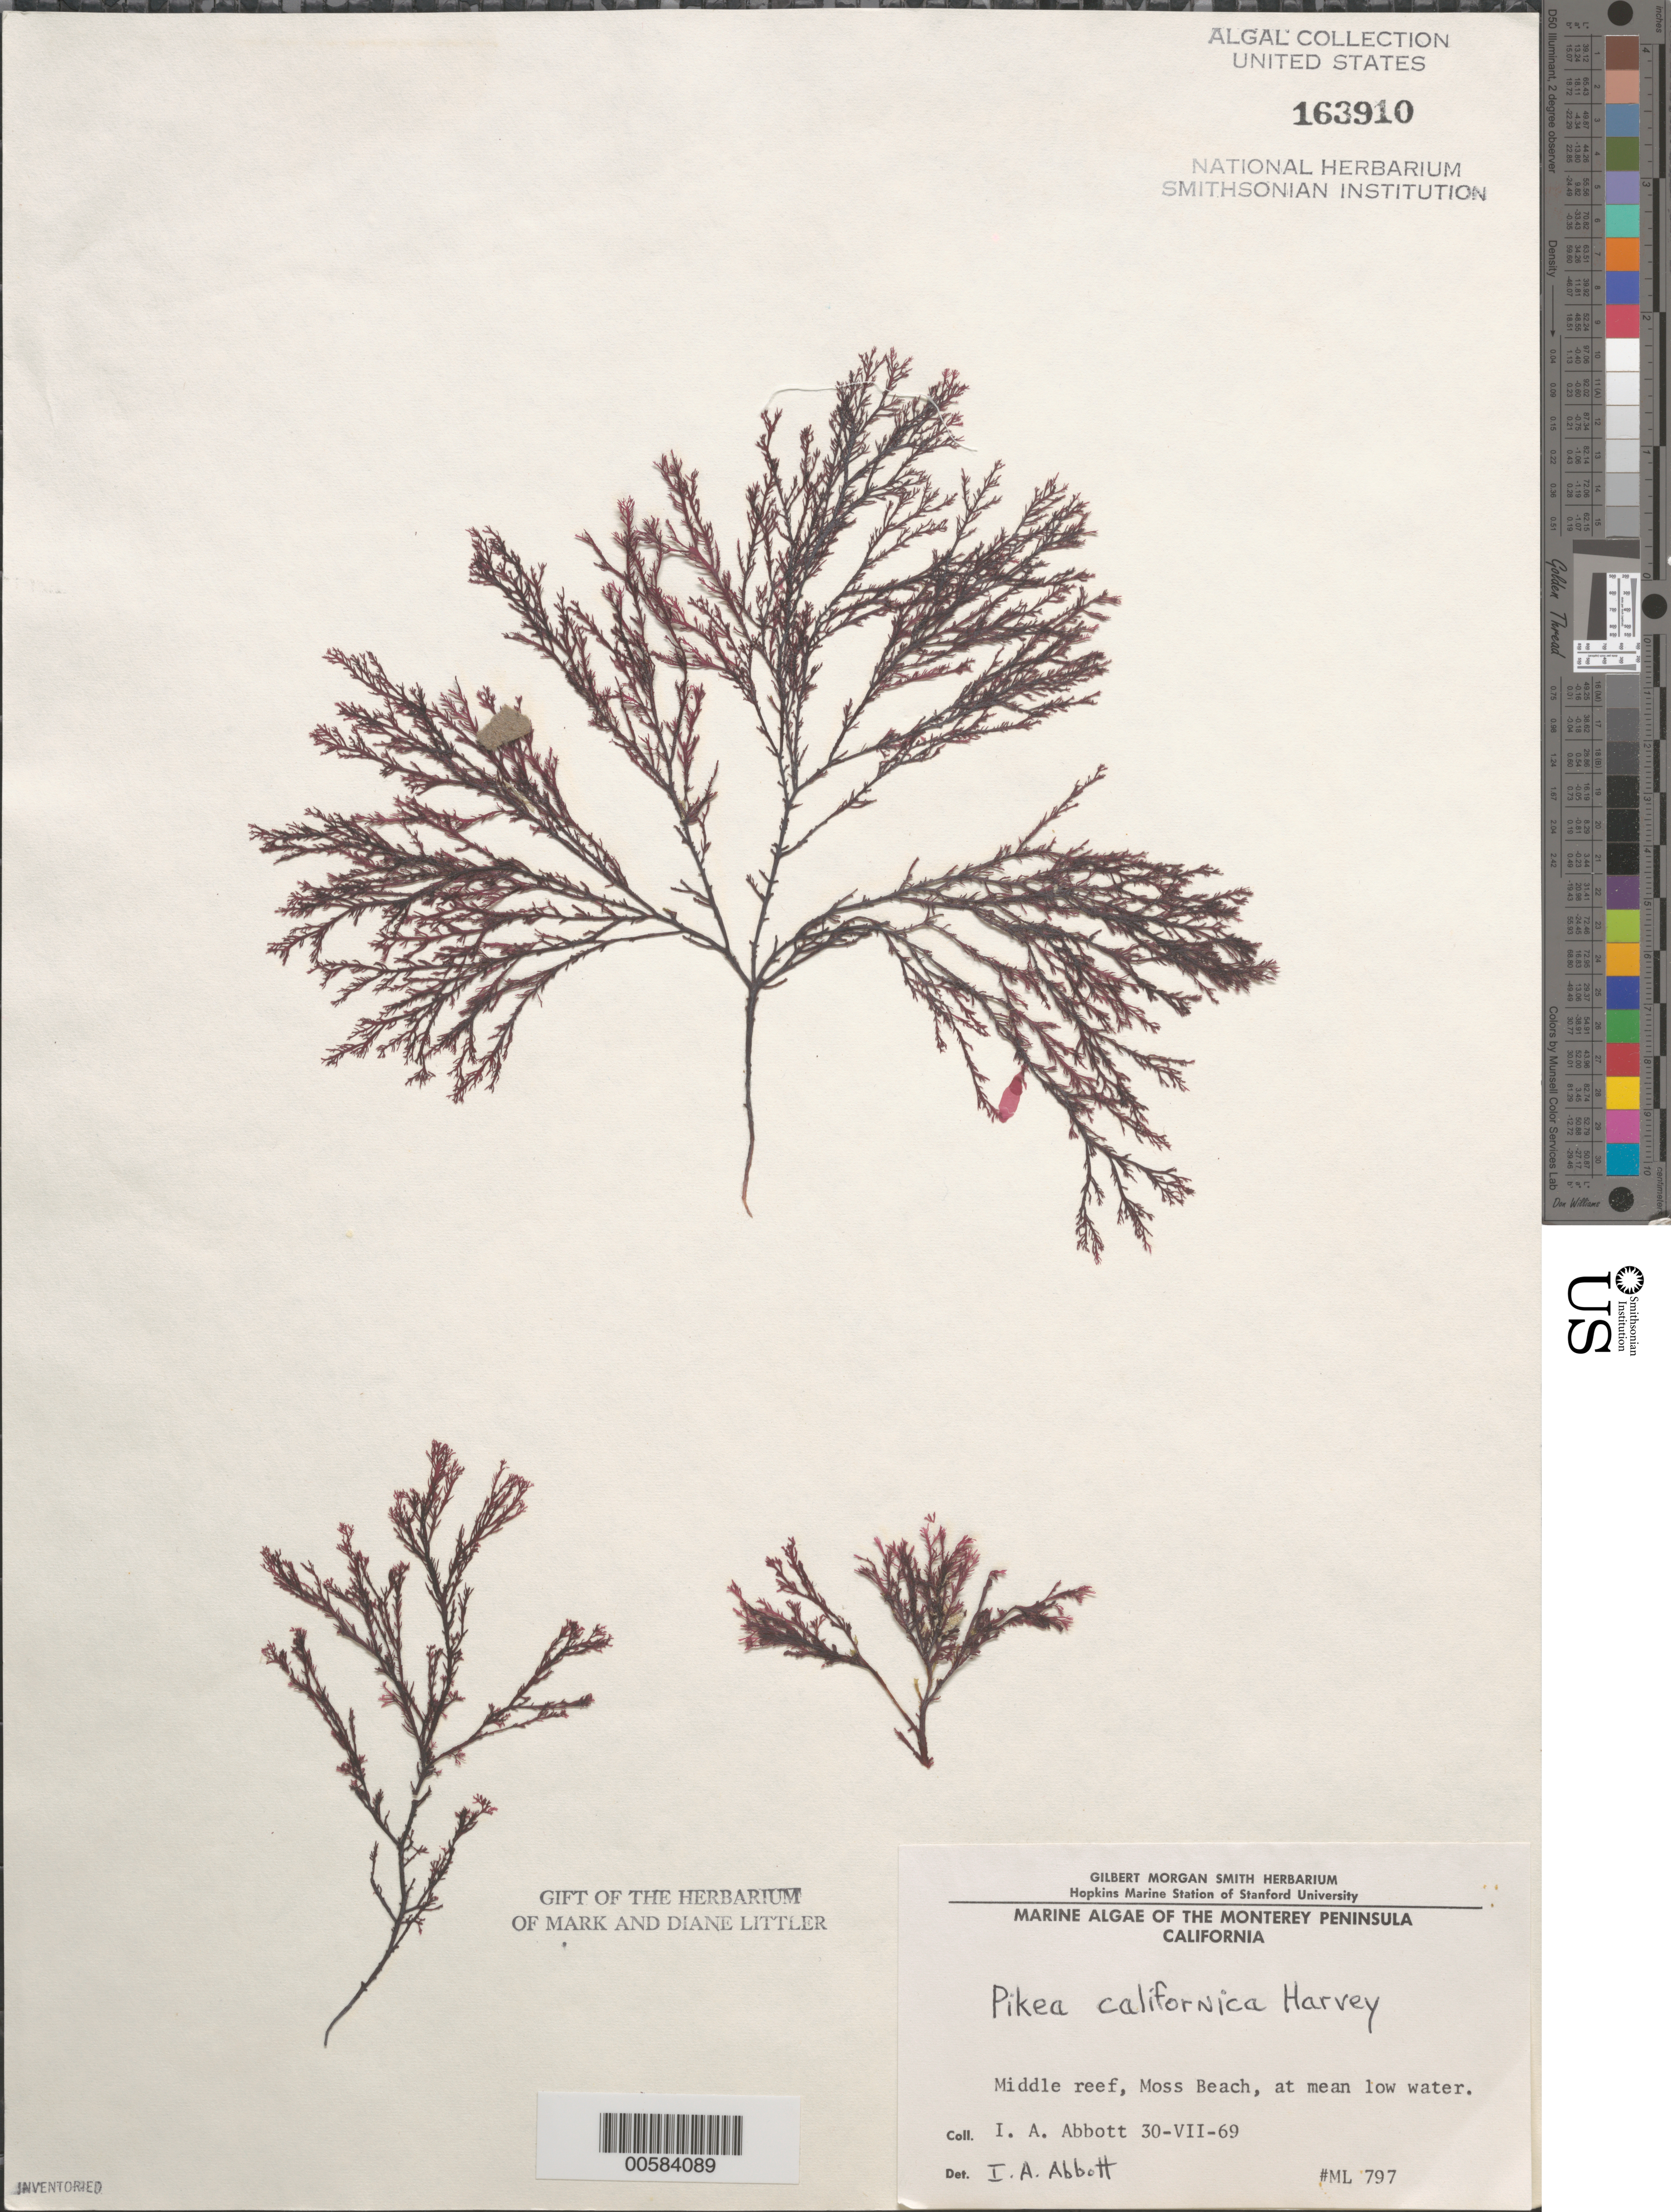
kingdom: Plantae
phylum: Rhodophyta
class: Florideophyceae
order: Gigartinales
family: Dumontiaceae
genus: Pikea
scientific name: Pikea californica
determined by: Abbott, Isabella A.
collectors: I. A. Abbott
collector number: ML 797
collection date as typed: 30 Jul 1969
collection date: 1969-07-30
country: United States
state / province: California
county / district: Monterey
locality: Middle Reef of Moss Beach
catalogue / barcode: US 163910